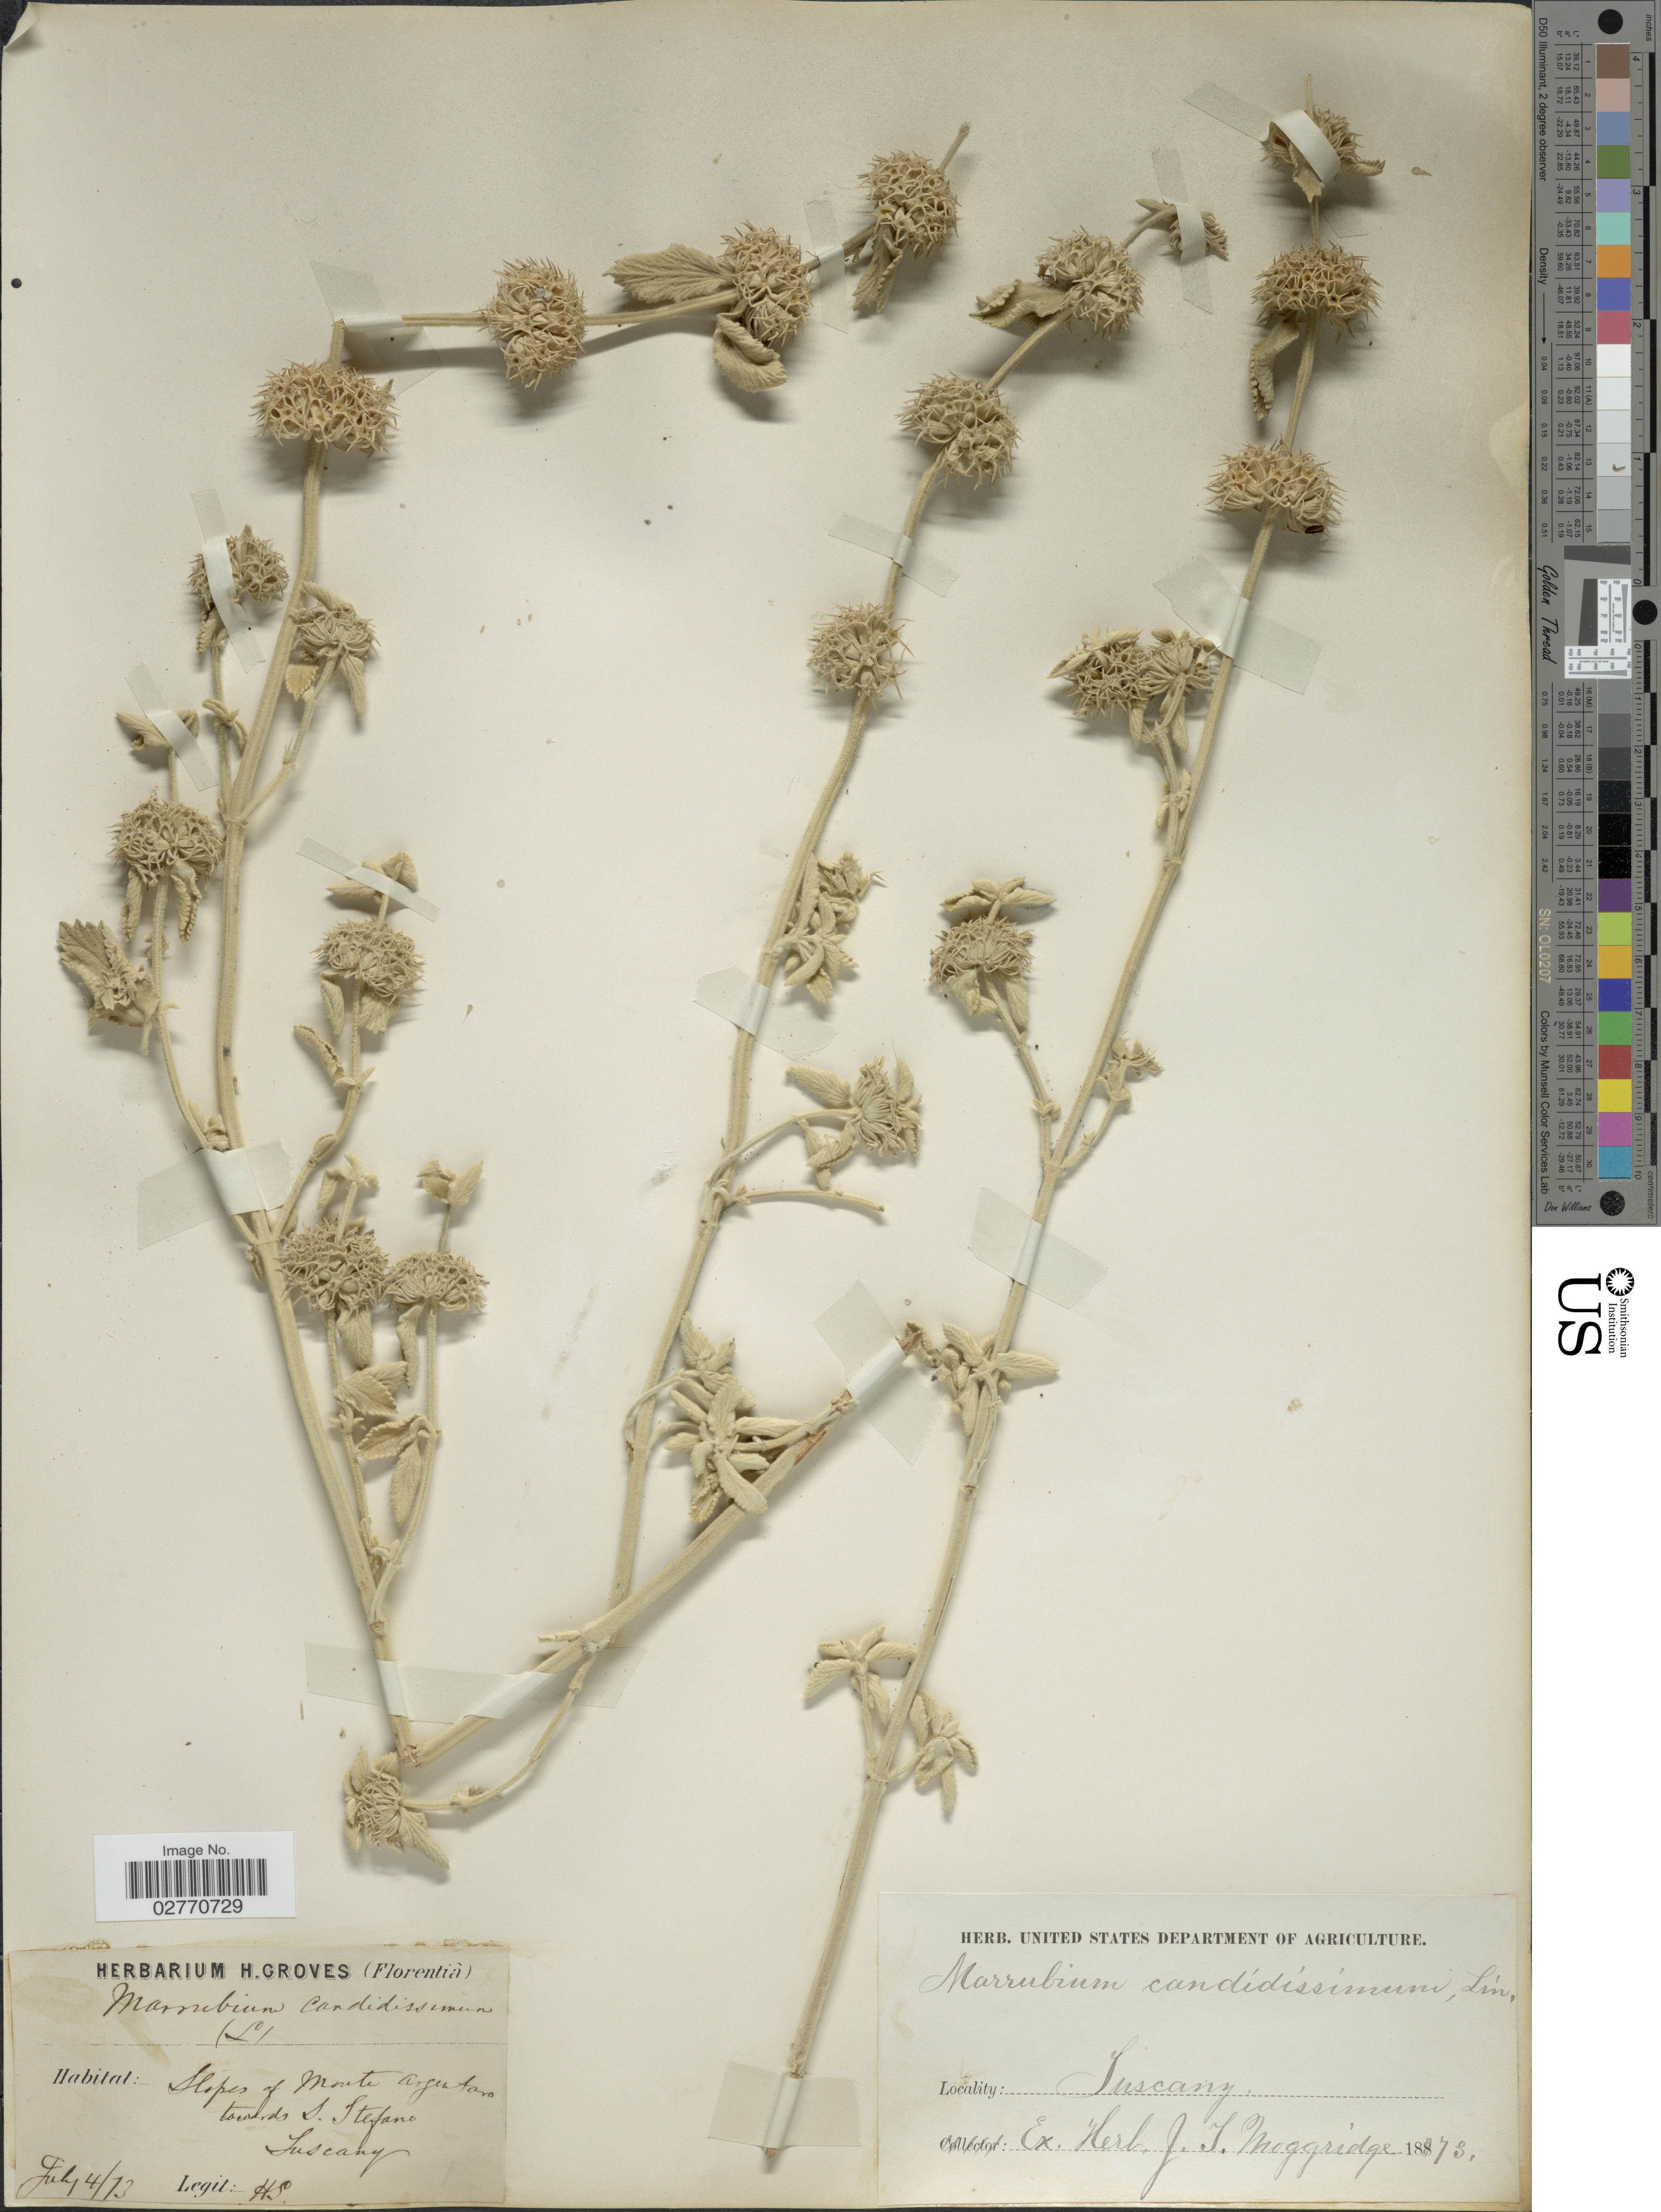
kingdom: Plantae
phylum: Tracheophyta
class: Magnoliopsida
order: Lamiales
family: Lamiaceae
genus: Marrubium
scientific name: Marrubium candidissimum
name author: L.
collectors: H. Groves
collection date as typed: Transcribed d/m/y: 4/7/73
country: Italy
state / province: Tuscany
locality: Slopes of Monte Argentaro towards S. Stefano.